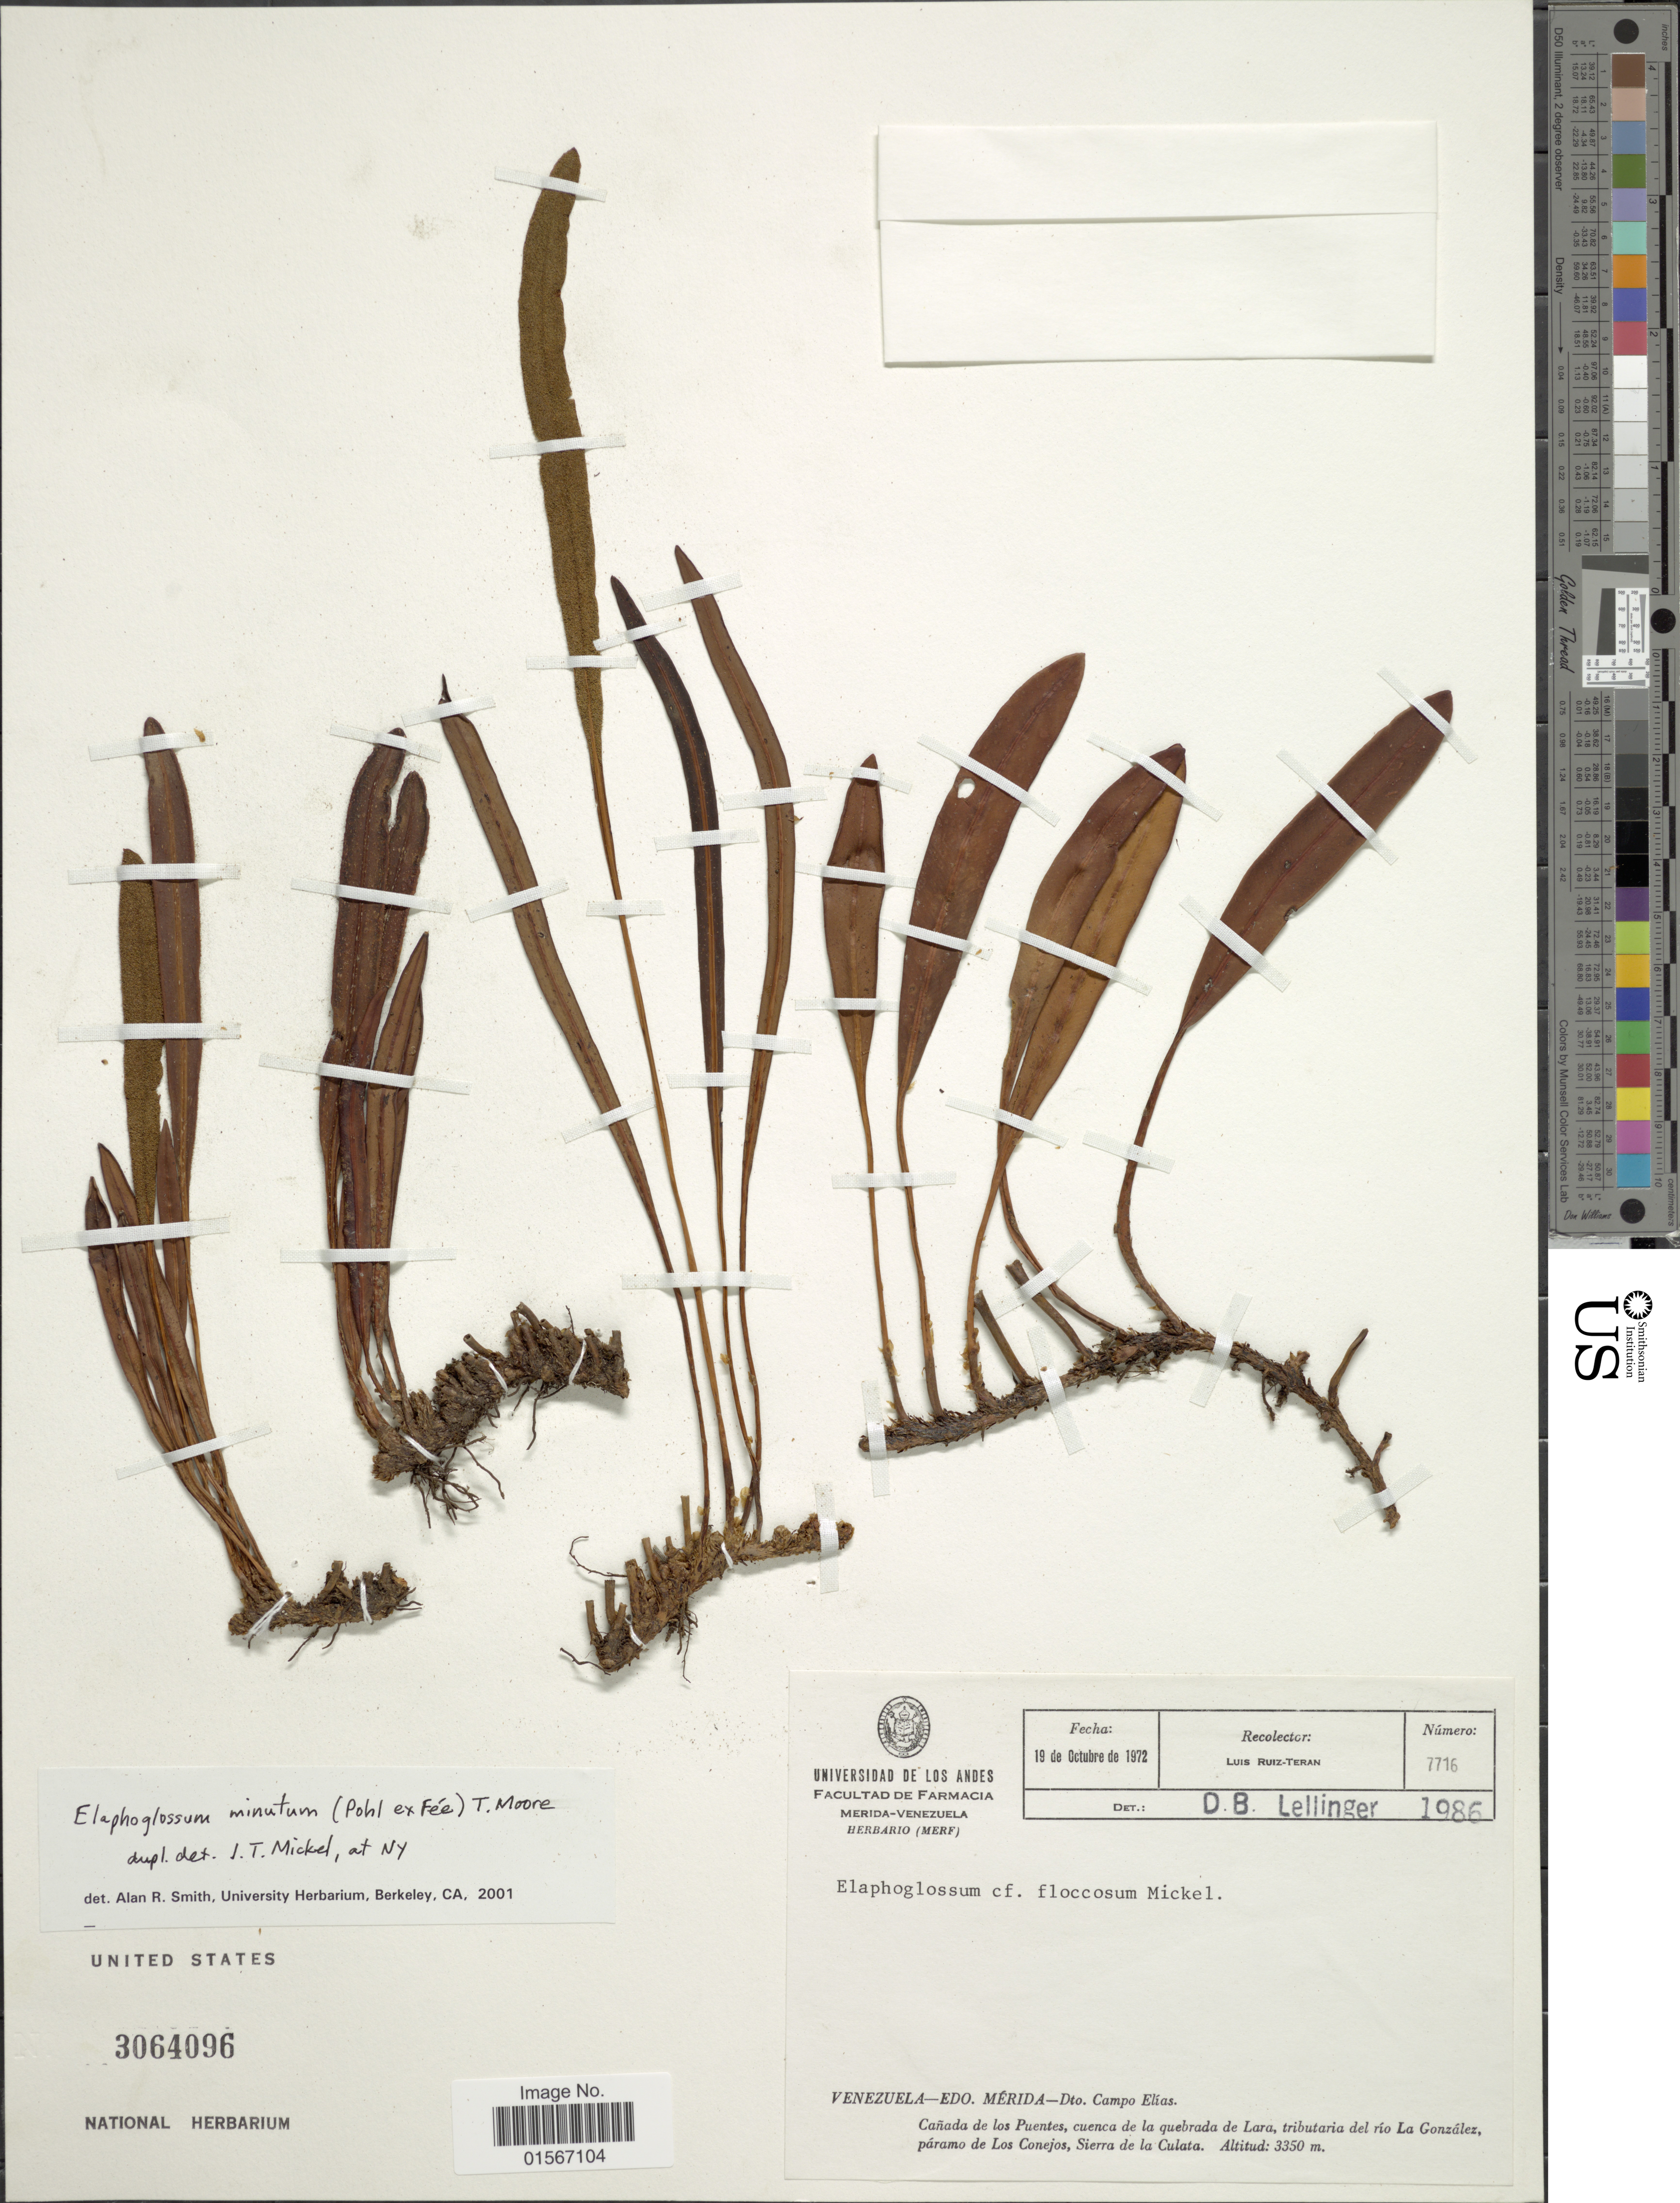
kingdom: Plantae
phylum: Tracheophyta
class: Polypodiopsida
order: Polypodiales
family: Dryopteridaceae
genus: Elaphoglossum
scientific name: Elaphoglossum minutum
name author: (Pohl ex Fée) T. Moore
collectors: L. Teran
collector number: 7716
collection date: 1972-10-19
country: Venezuela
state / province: Mérida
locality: Dto Campo Elías. Cañada de los Puentes, cuenca de la quebrada de Lara, tributaria del río La González, páramo de Los Conejos, Sierra de la Culata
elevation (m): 3350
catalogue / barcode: US 3064096